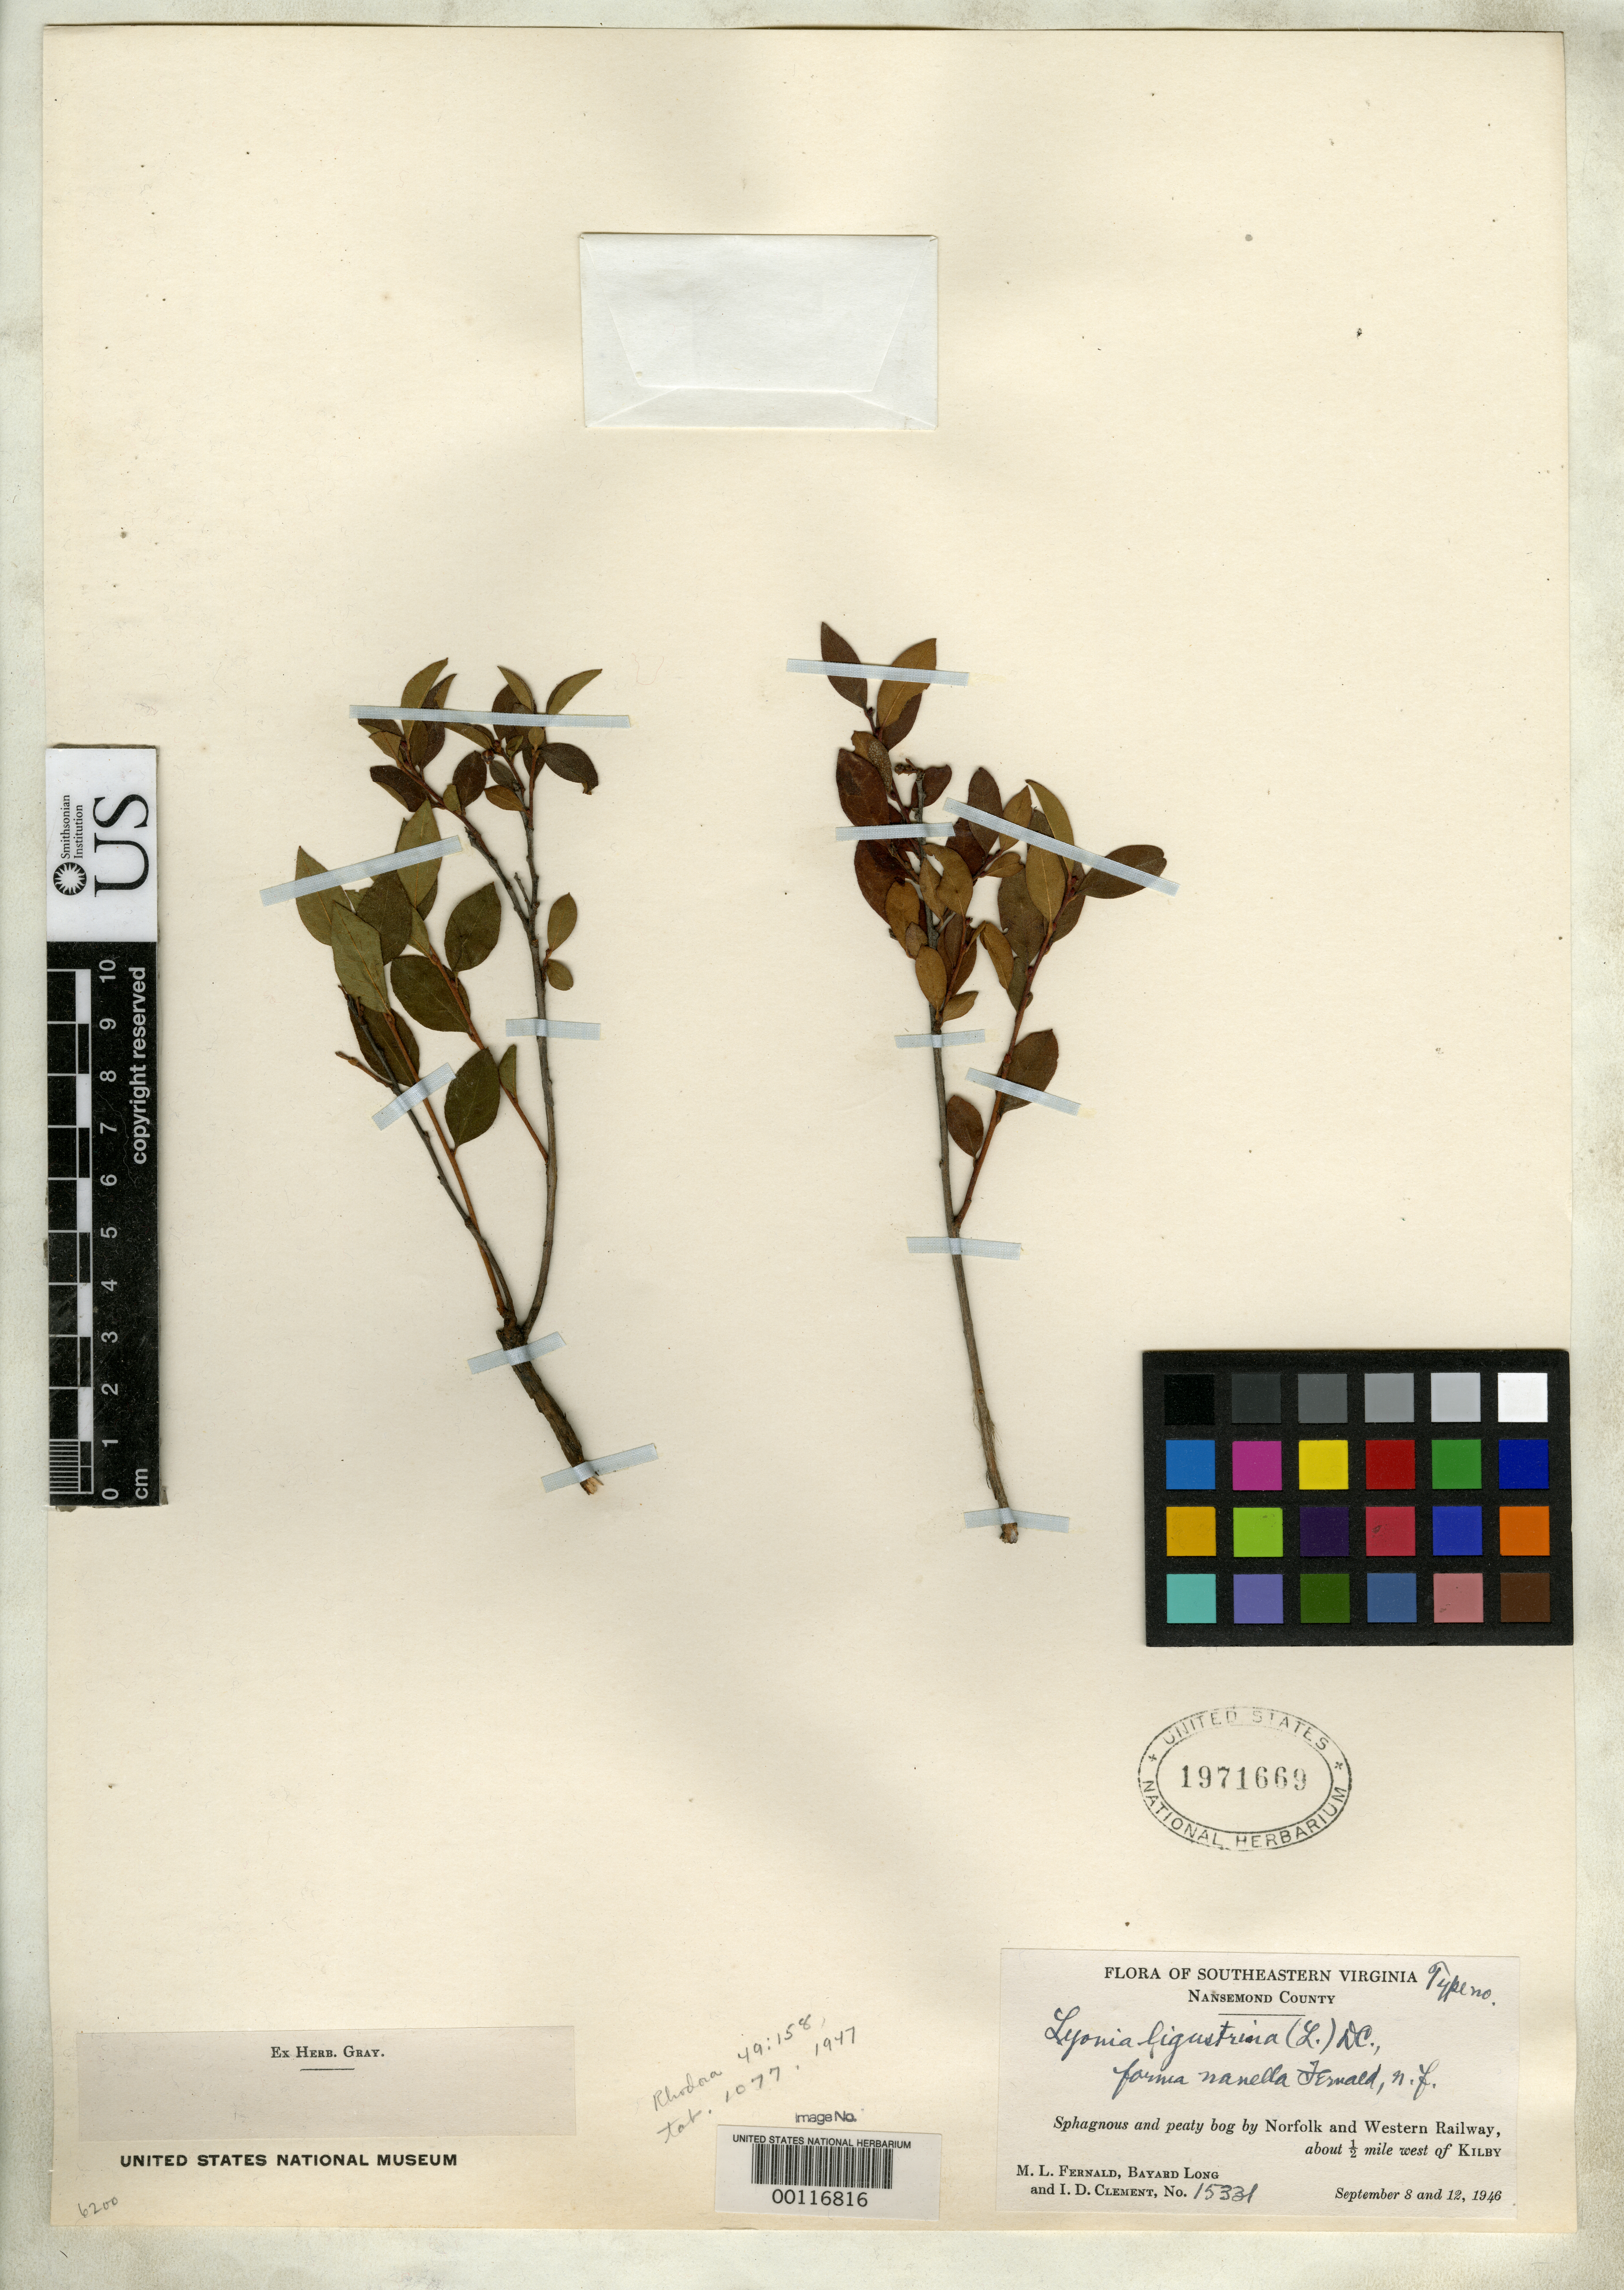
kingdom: Plantae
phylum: Tracheophyta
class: Magnoliopsida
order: Ericales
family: Ericaceae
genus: Lyonia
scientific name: Lyonia ligustrina f. nanella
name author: Fernald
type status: Isotype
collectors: M. L. Fernald, B. H. Long & I. Clement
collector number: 15331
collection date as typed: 08 Sep 1946 and 12 Sep 1946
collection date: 1946-09-08,1946-09-12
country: United States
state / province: Virginia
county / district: City of Suffolk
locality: Norfolk & Western Railway. 0.5 mi W of Kirby. Nansemond Co. (= historic county name).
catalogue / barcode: US 1971669